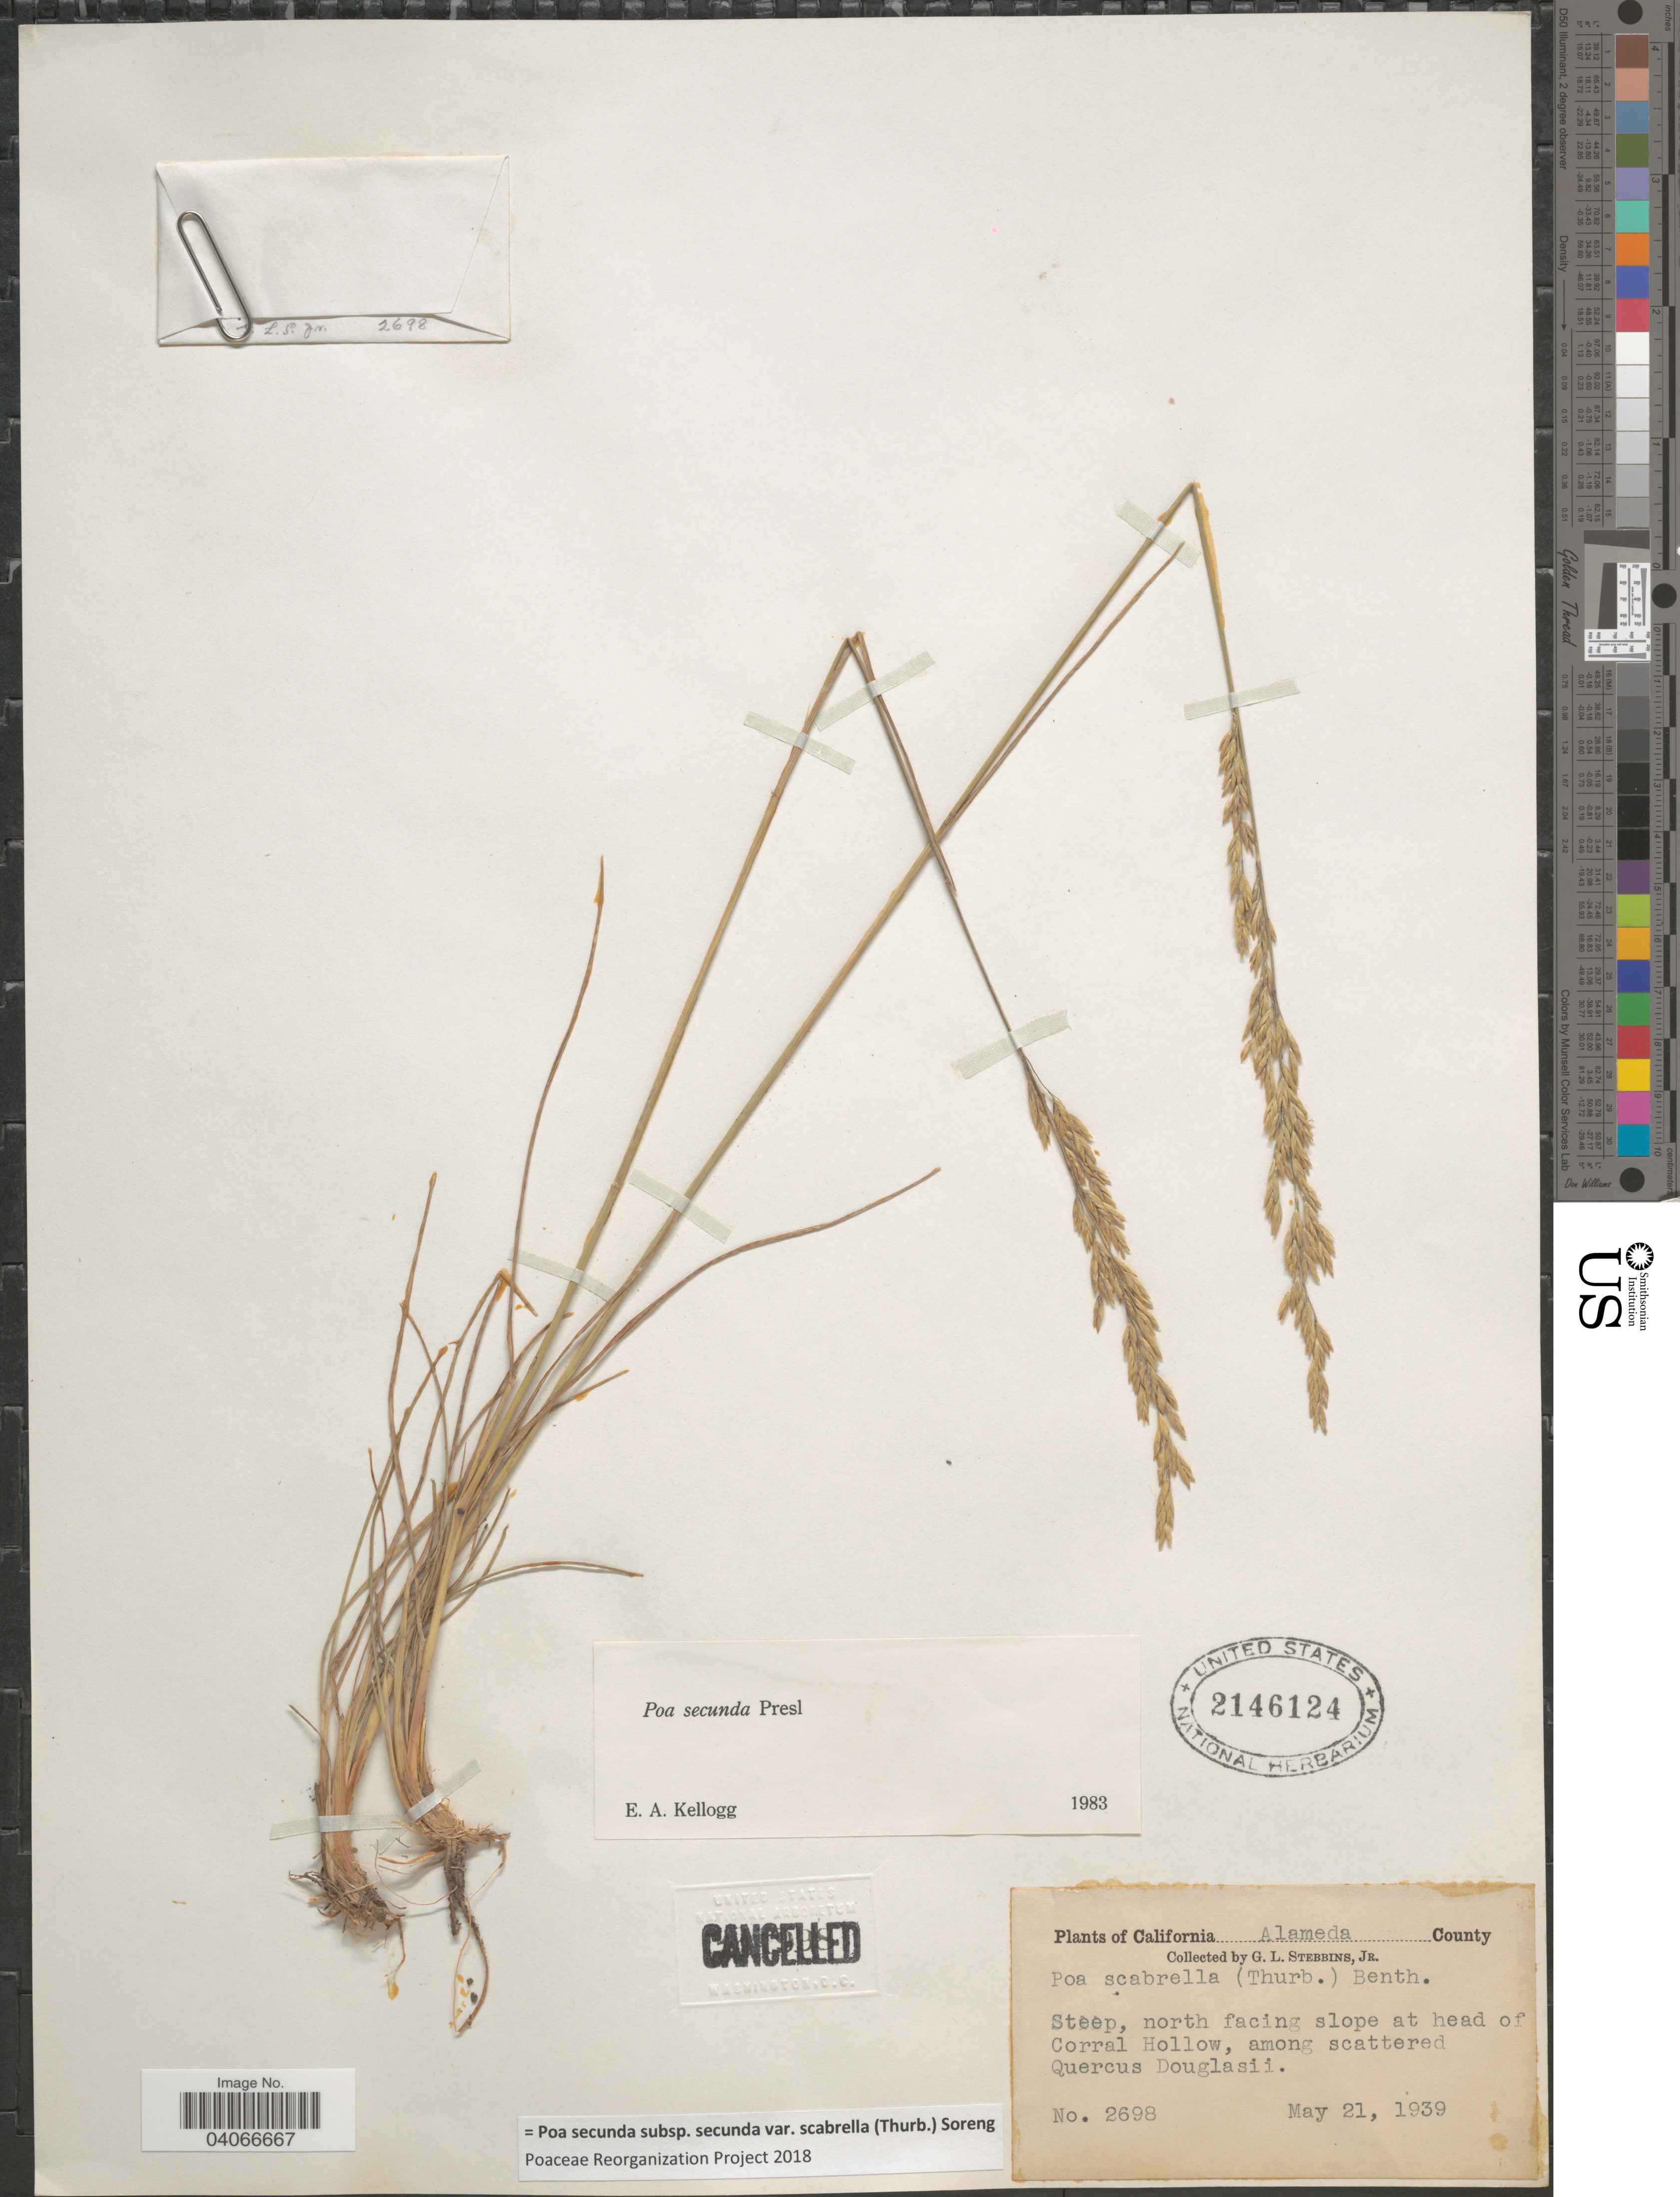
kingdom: Plantae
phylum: Tracheophyta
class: Liliopsida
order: Poales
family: Poaceae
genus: Poa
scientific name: Poa secunda subsp. secunda var. scabrella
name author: (Thurb.) Soreng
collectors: G. L. Stebbins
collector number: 2698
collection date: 1939-05-21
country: United States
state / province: California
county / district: Alameda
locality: Alameda County. Steep, north facing slope at head of Corral Hollow.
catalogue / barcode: US 2146124